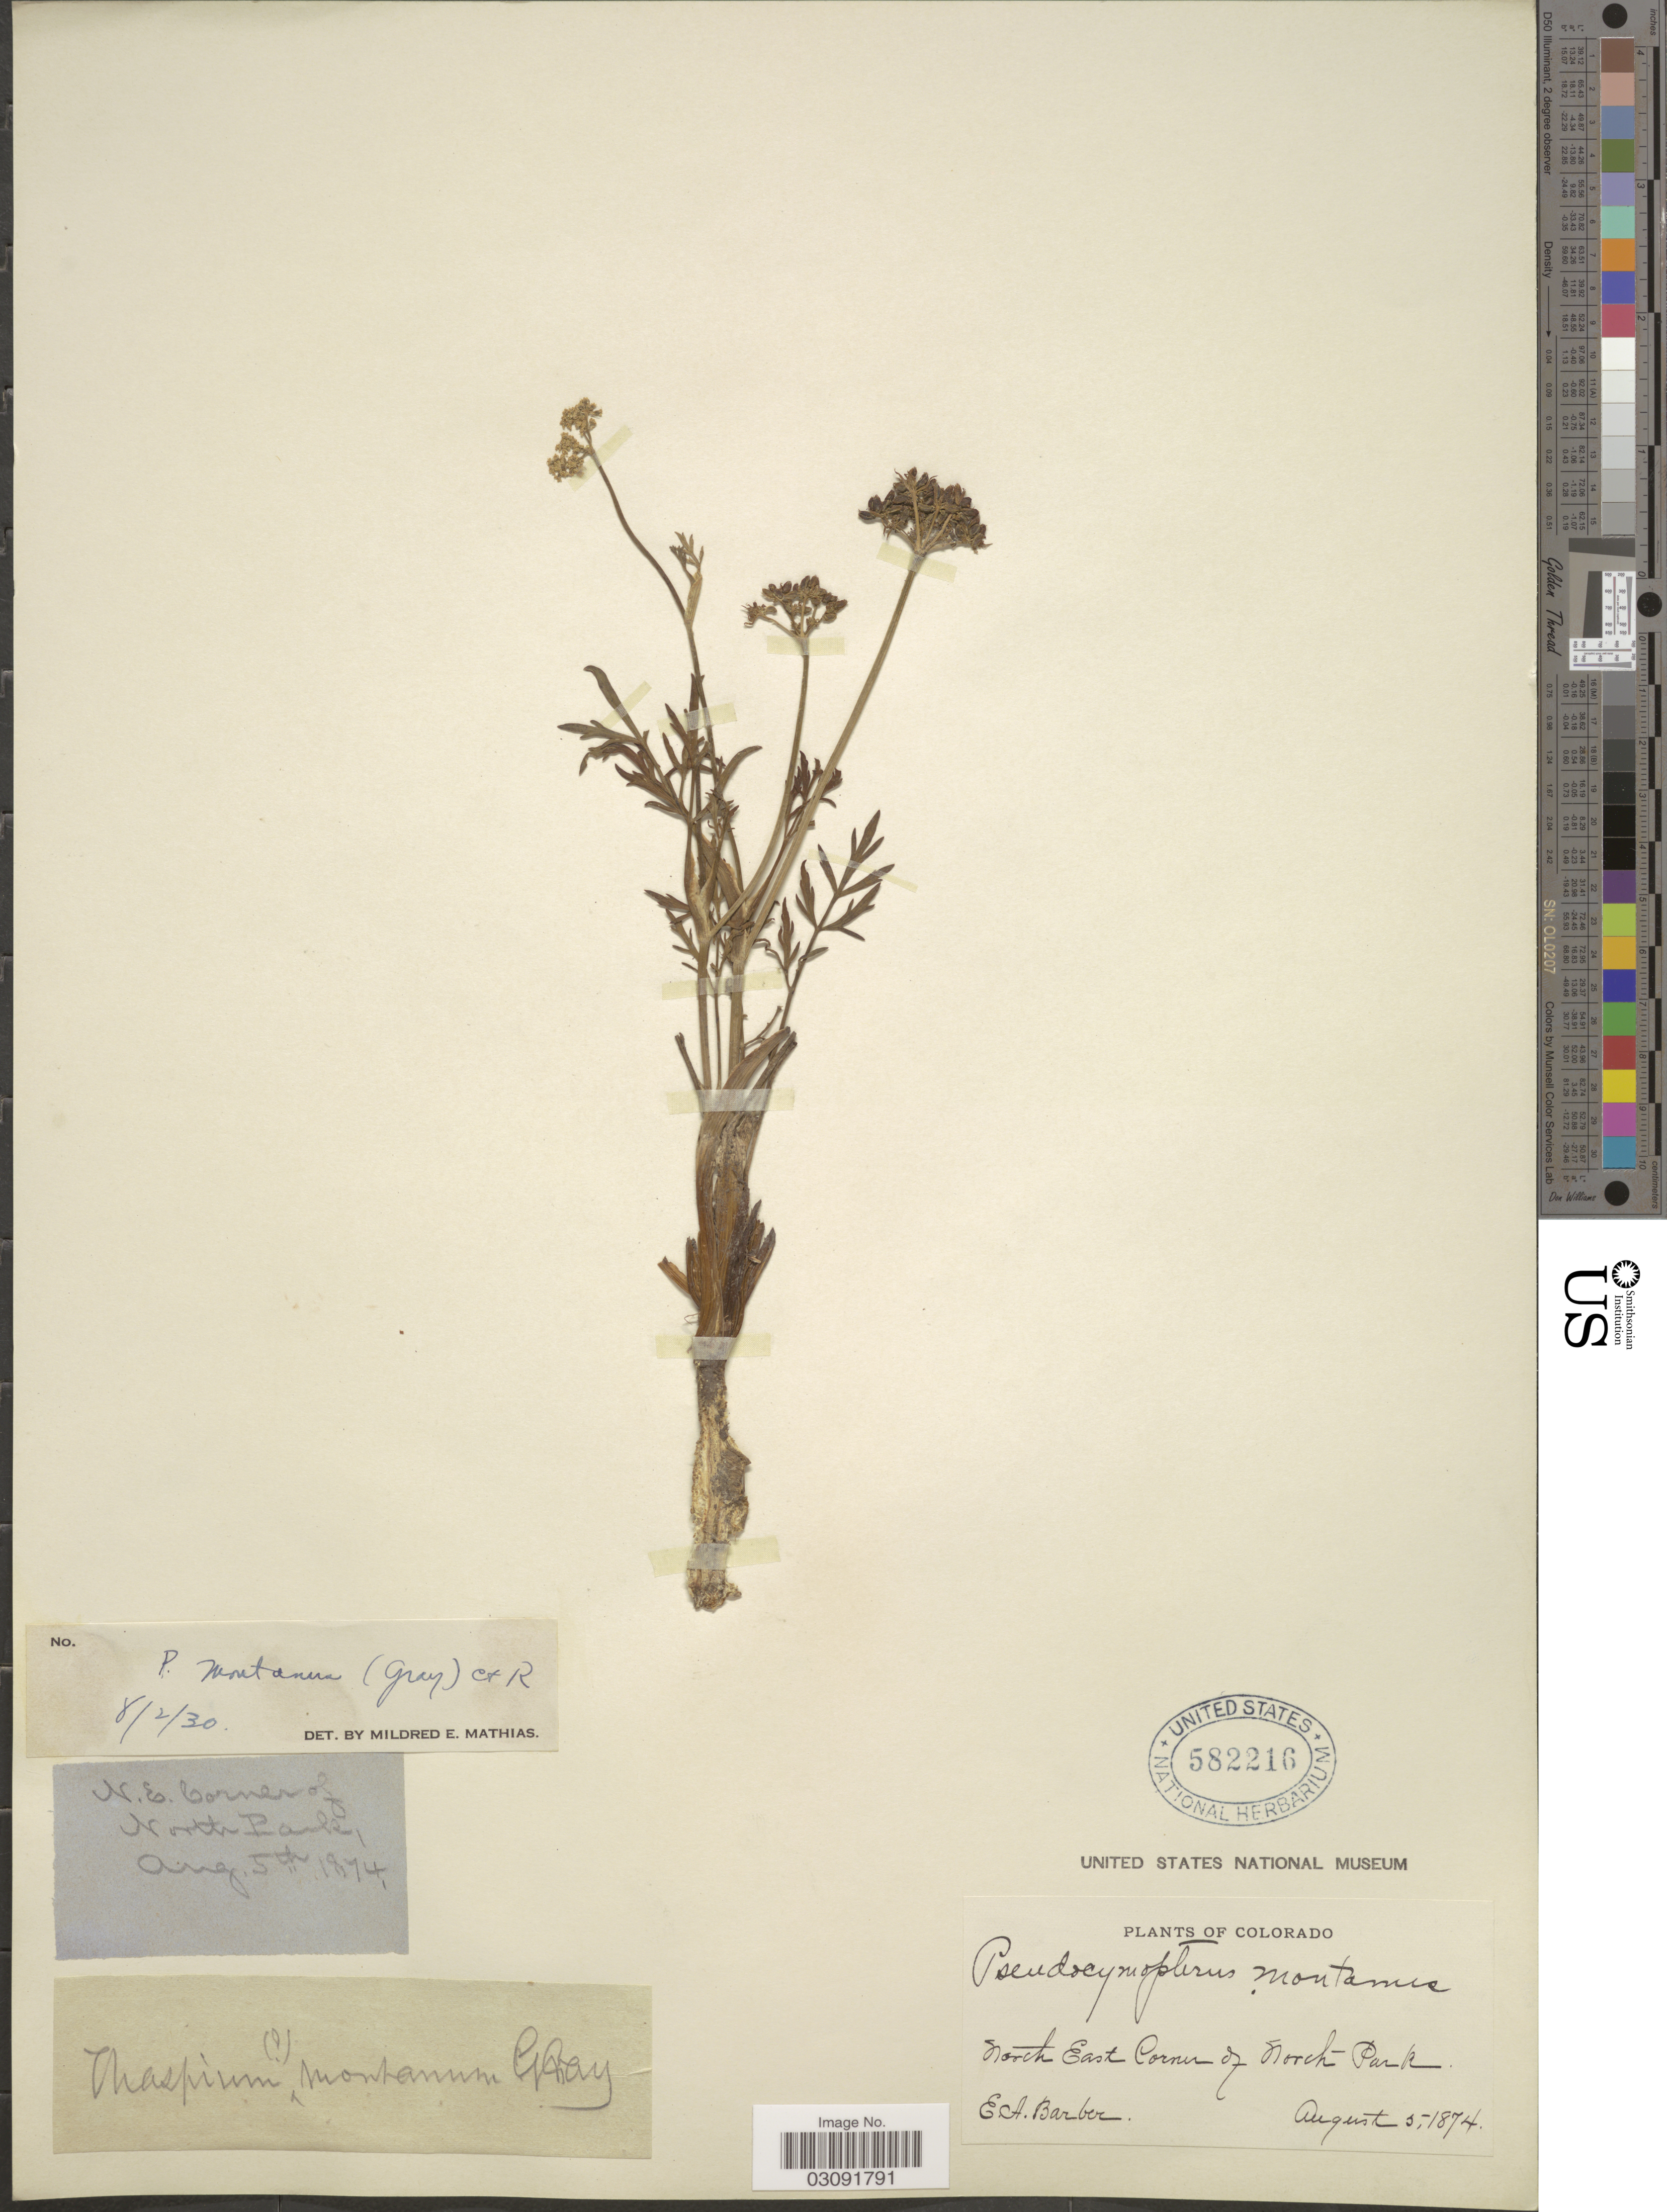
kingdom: Plantae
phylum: Tracheophyta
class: Magnoliopsida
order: Apiales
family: Apiaceae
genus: Pseudocymopterus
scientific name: Pseudocymopterus montanus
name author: (A. Gray) J.M. Coult. & Rose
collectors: E. Barber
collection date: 1874-08-05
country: United States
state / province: Colorado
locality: North East Corner of North Park.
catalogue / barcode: US 582216